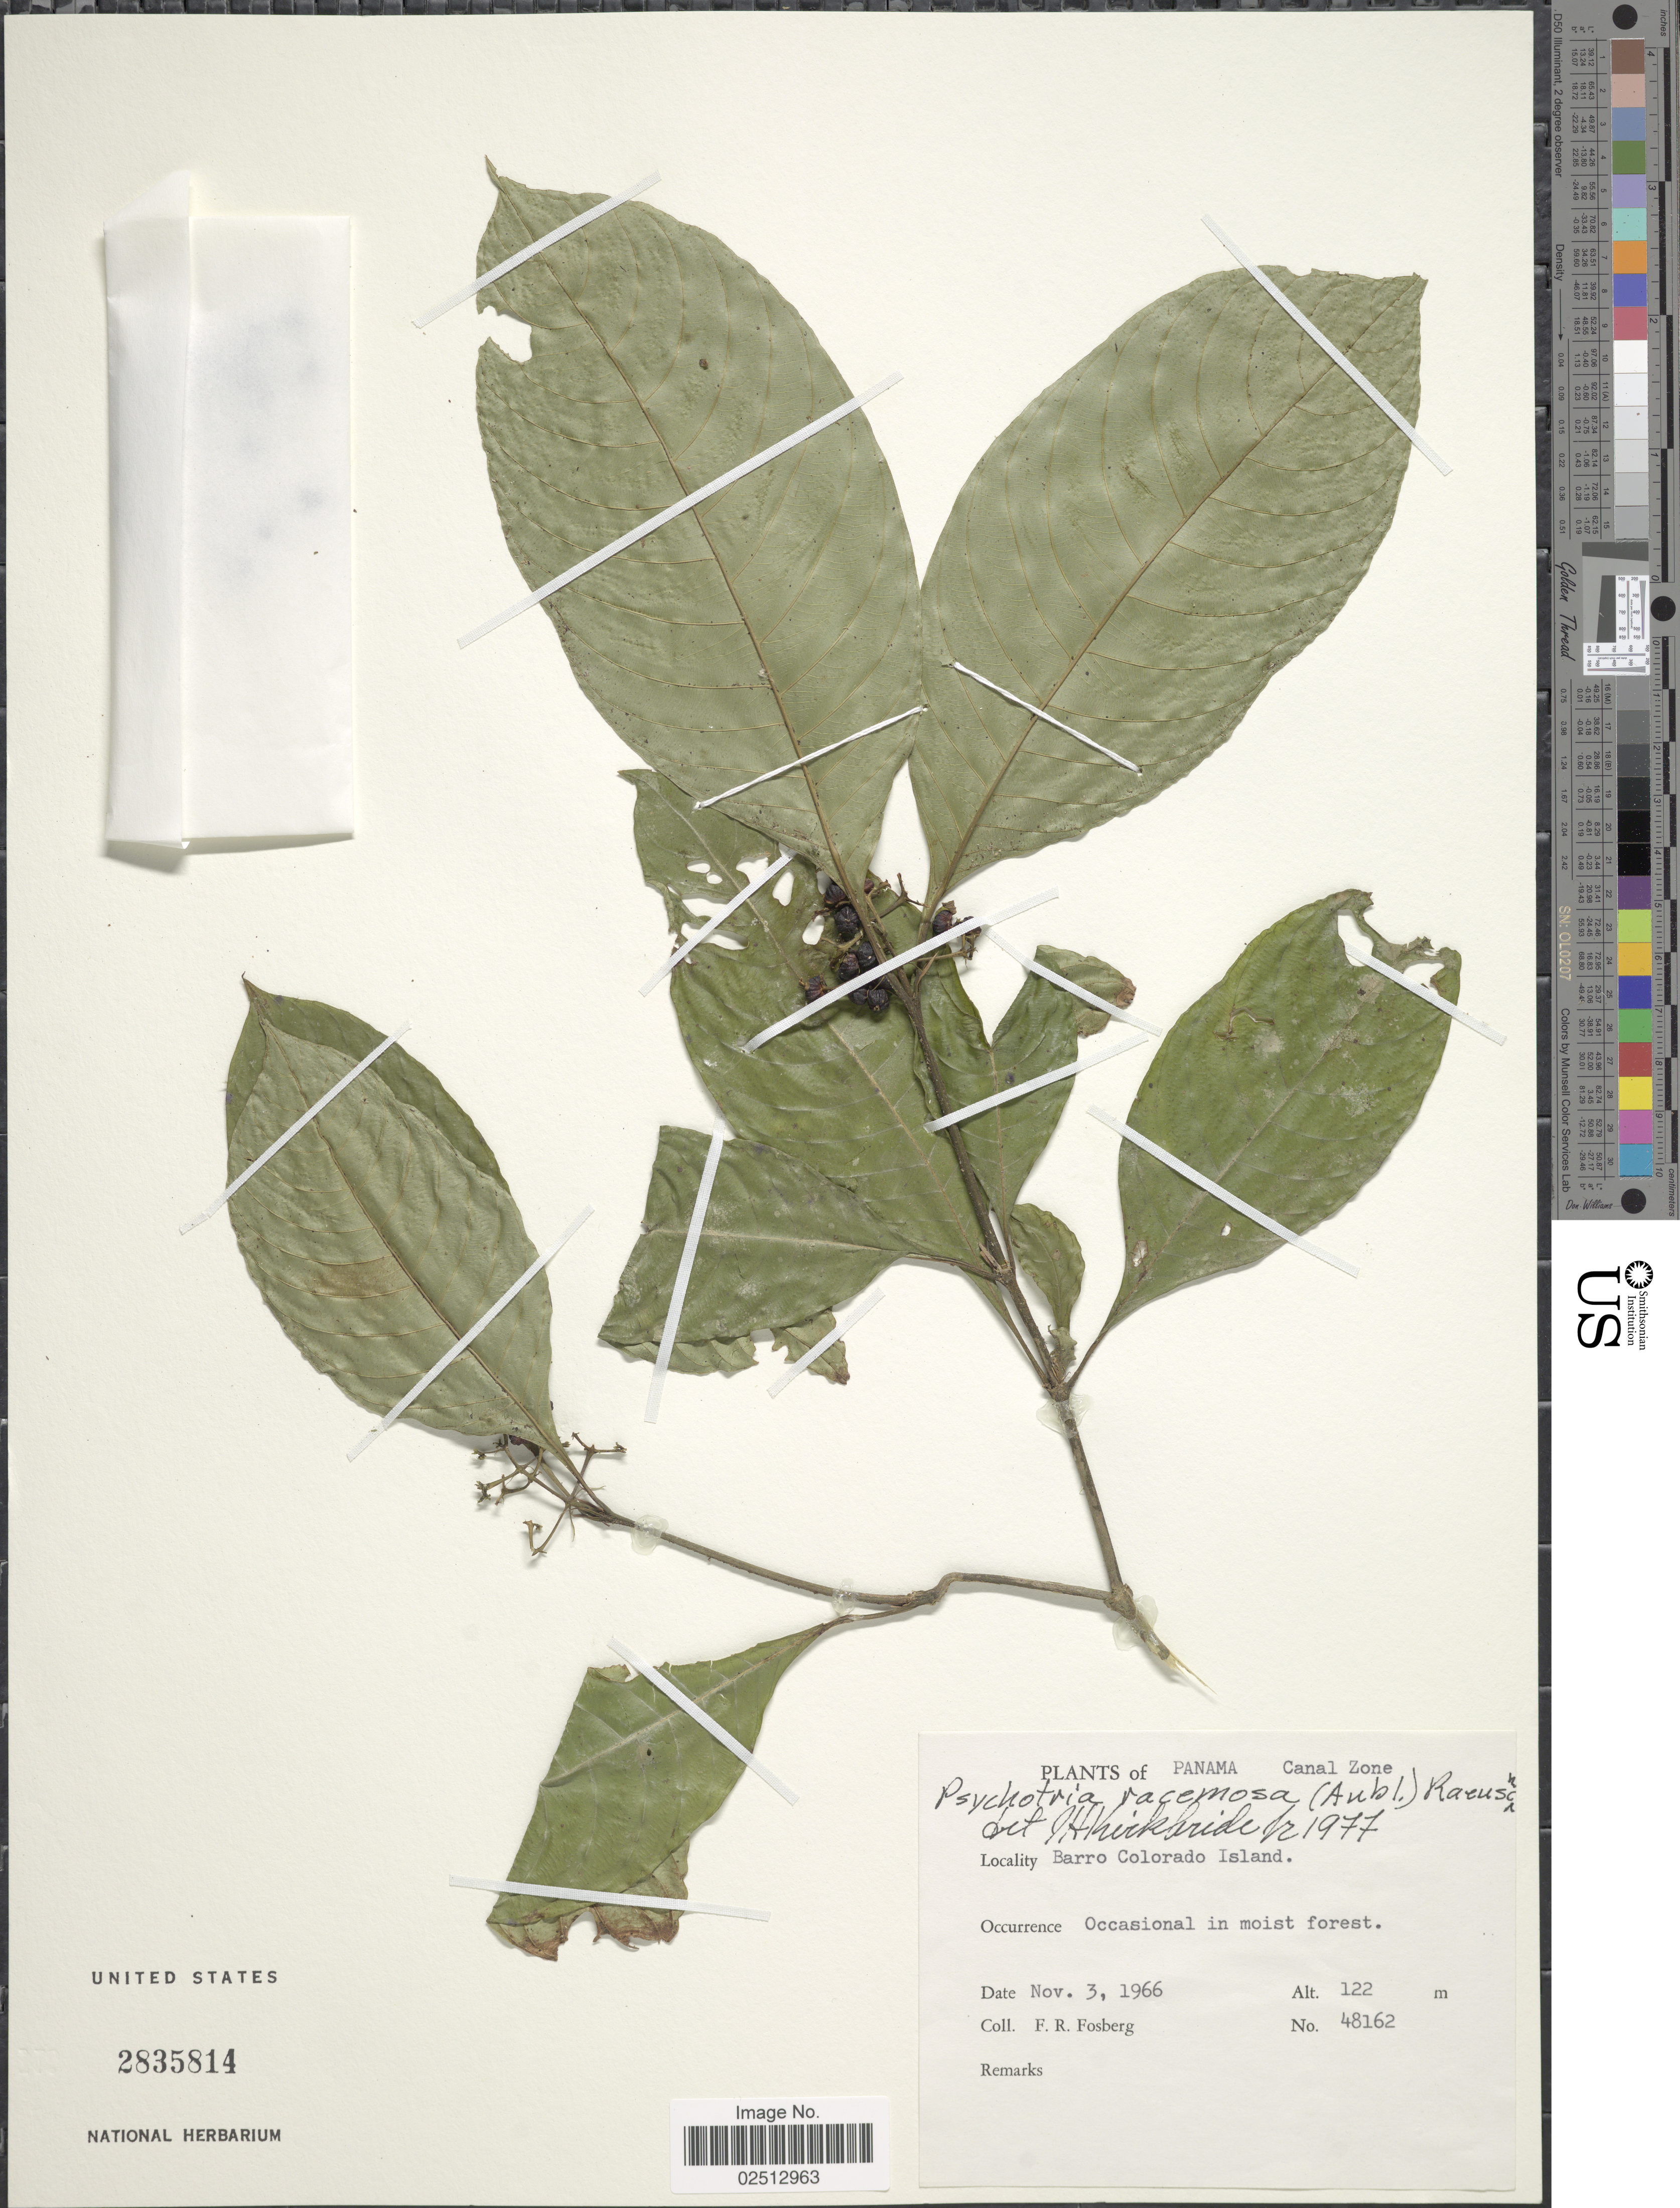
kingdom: Plantae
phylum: Tracheophyta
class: Magnoliopsida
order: Gentianales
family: Rubiaceae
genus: Psychotria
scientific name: Psychotria racemosa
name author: (Aubl.) Raeuschel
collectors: F. R. Fosberg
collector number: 48162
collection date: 1966-11-03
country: Panama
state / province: Panamá Oeste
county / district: Canal Zone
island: Barro Colorado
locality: Canal Zone. Barro Colorado Island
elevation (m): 122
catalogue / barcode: US 2835814